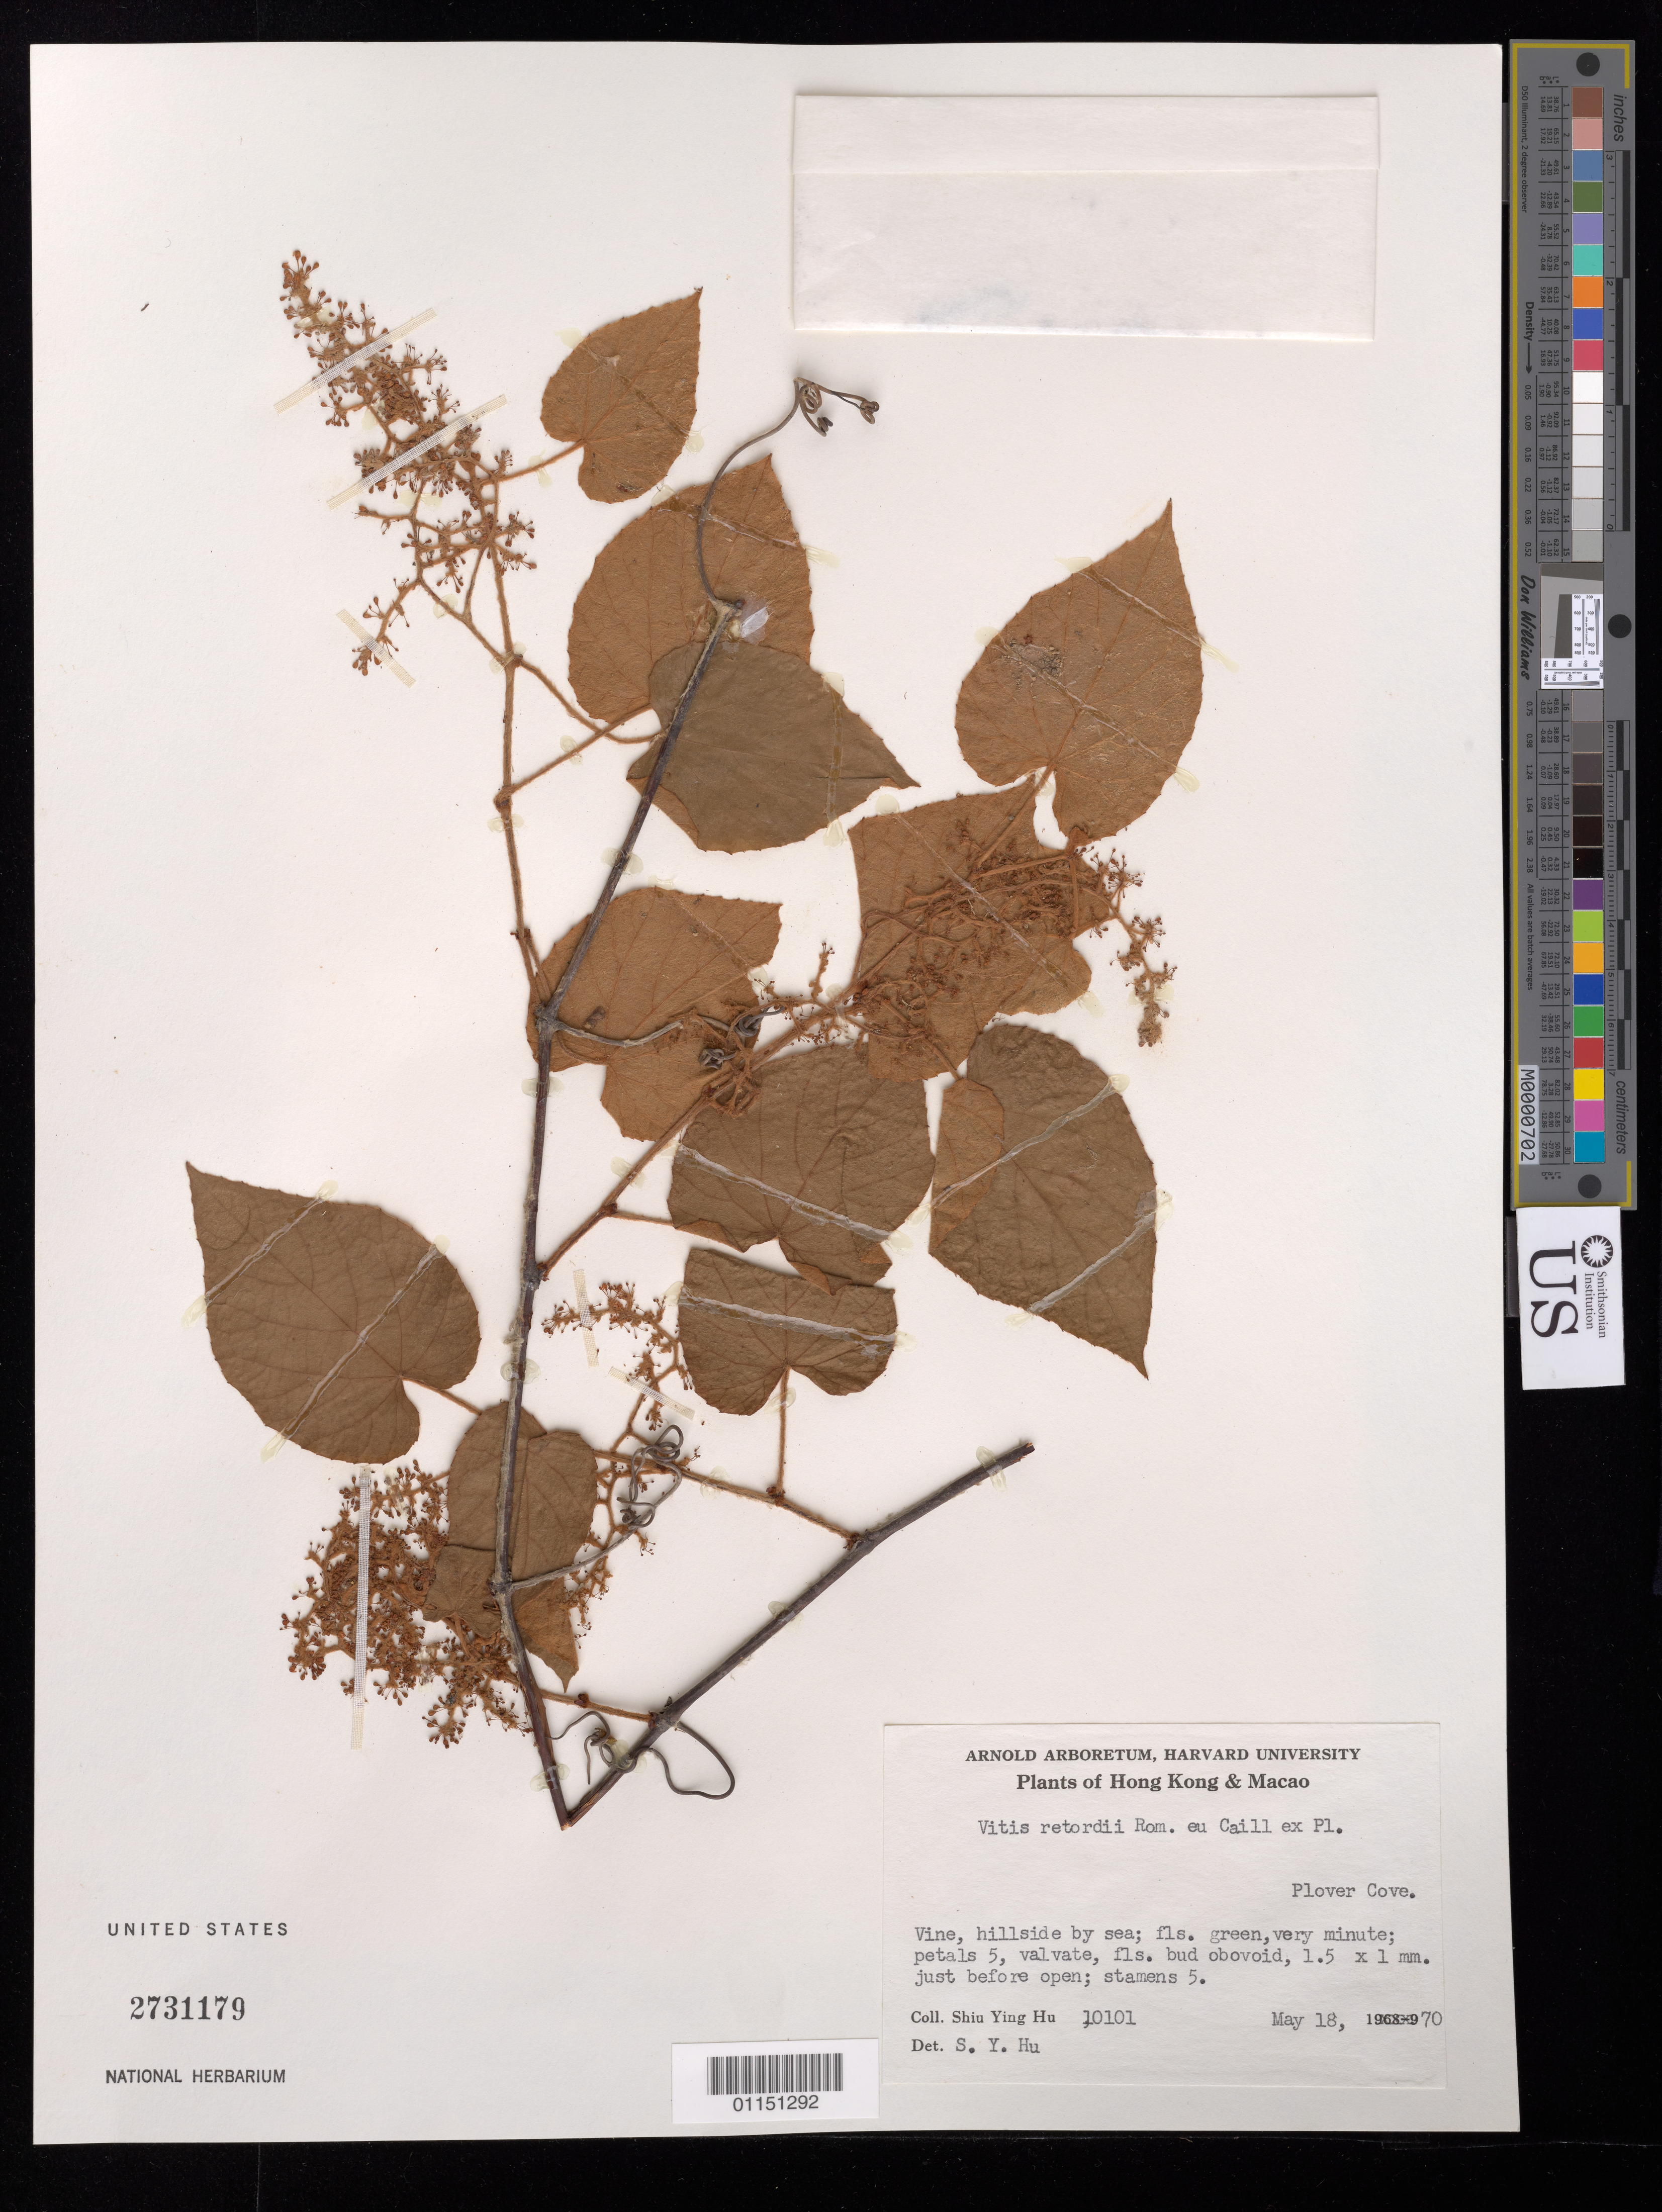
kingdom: Plantae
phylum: Tracheophyta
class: Magnoliopsida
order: Vitales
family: Vitaceae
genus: Vitis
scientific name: Vitis retordii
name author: Rom. Caill. ex Planch.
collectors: S. Y. Hu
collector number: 10101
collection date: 1970-05-18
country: China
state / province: Hong Kong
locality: Plover Cove.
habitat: Vine, hillside by sea.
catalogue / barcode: US 2731179